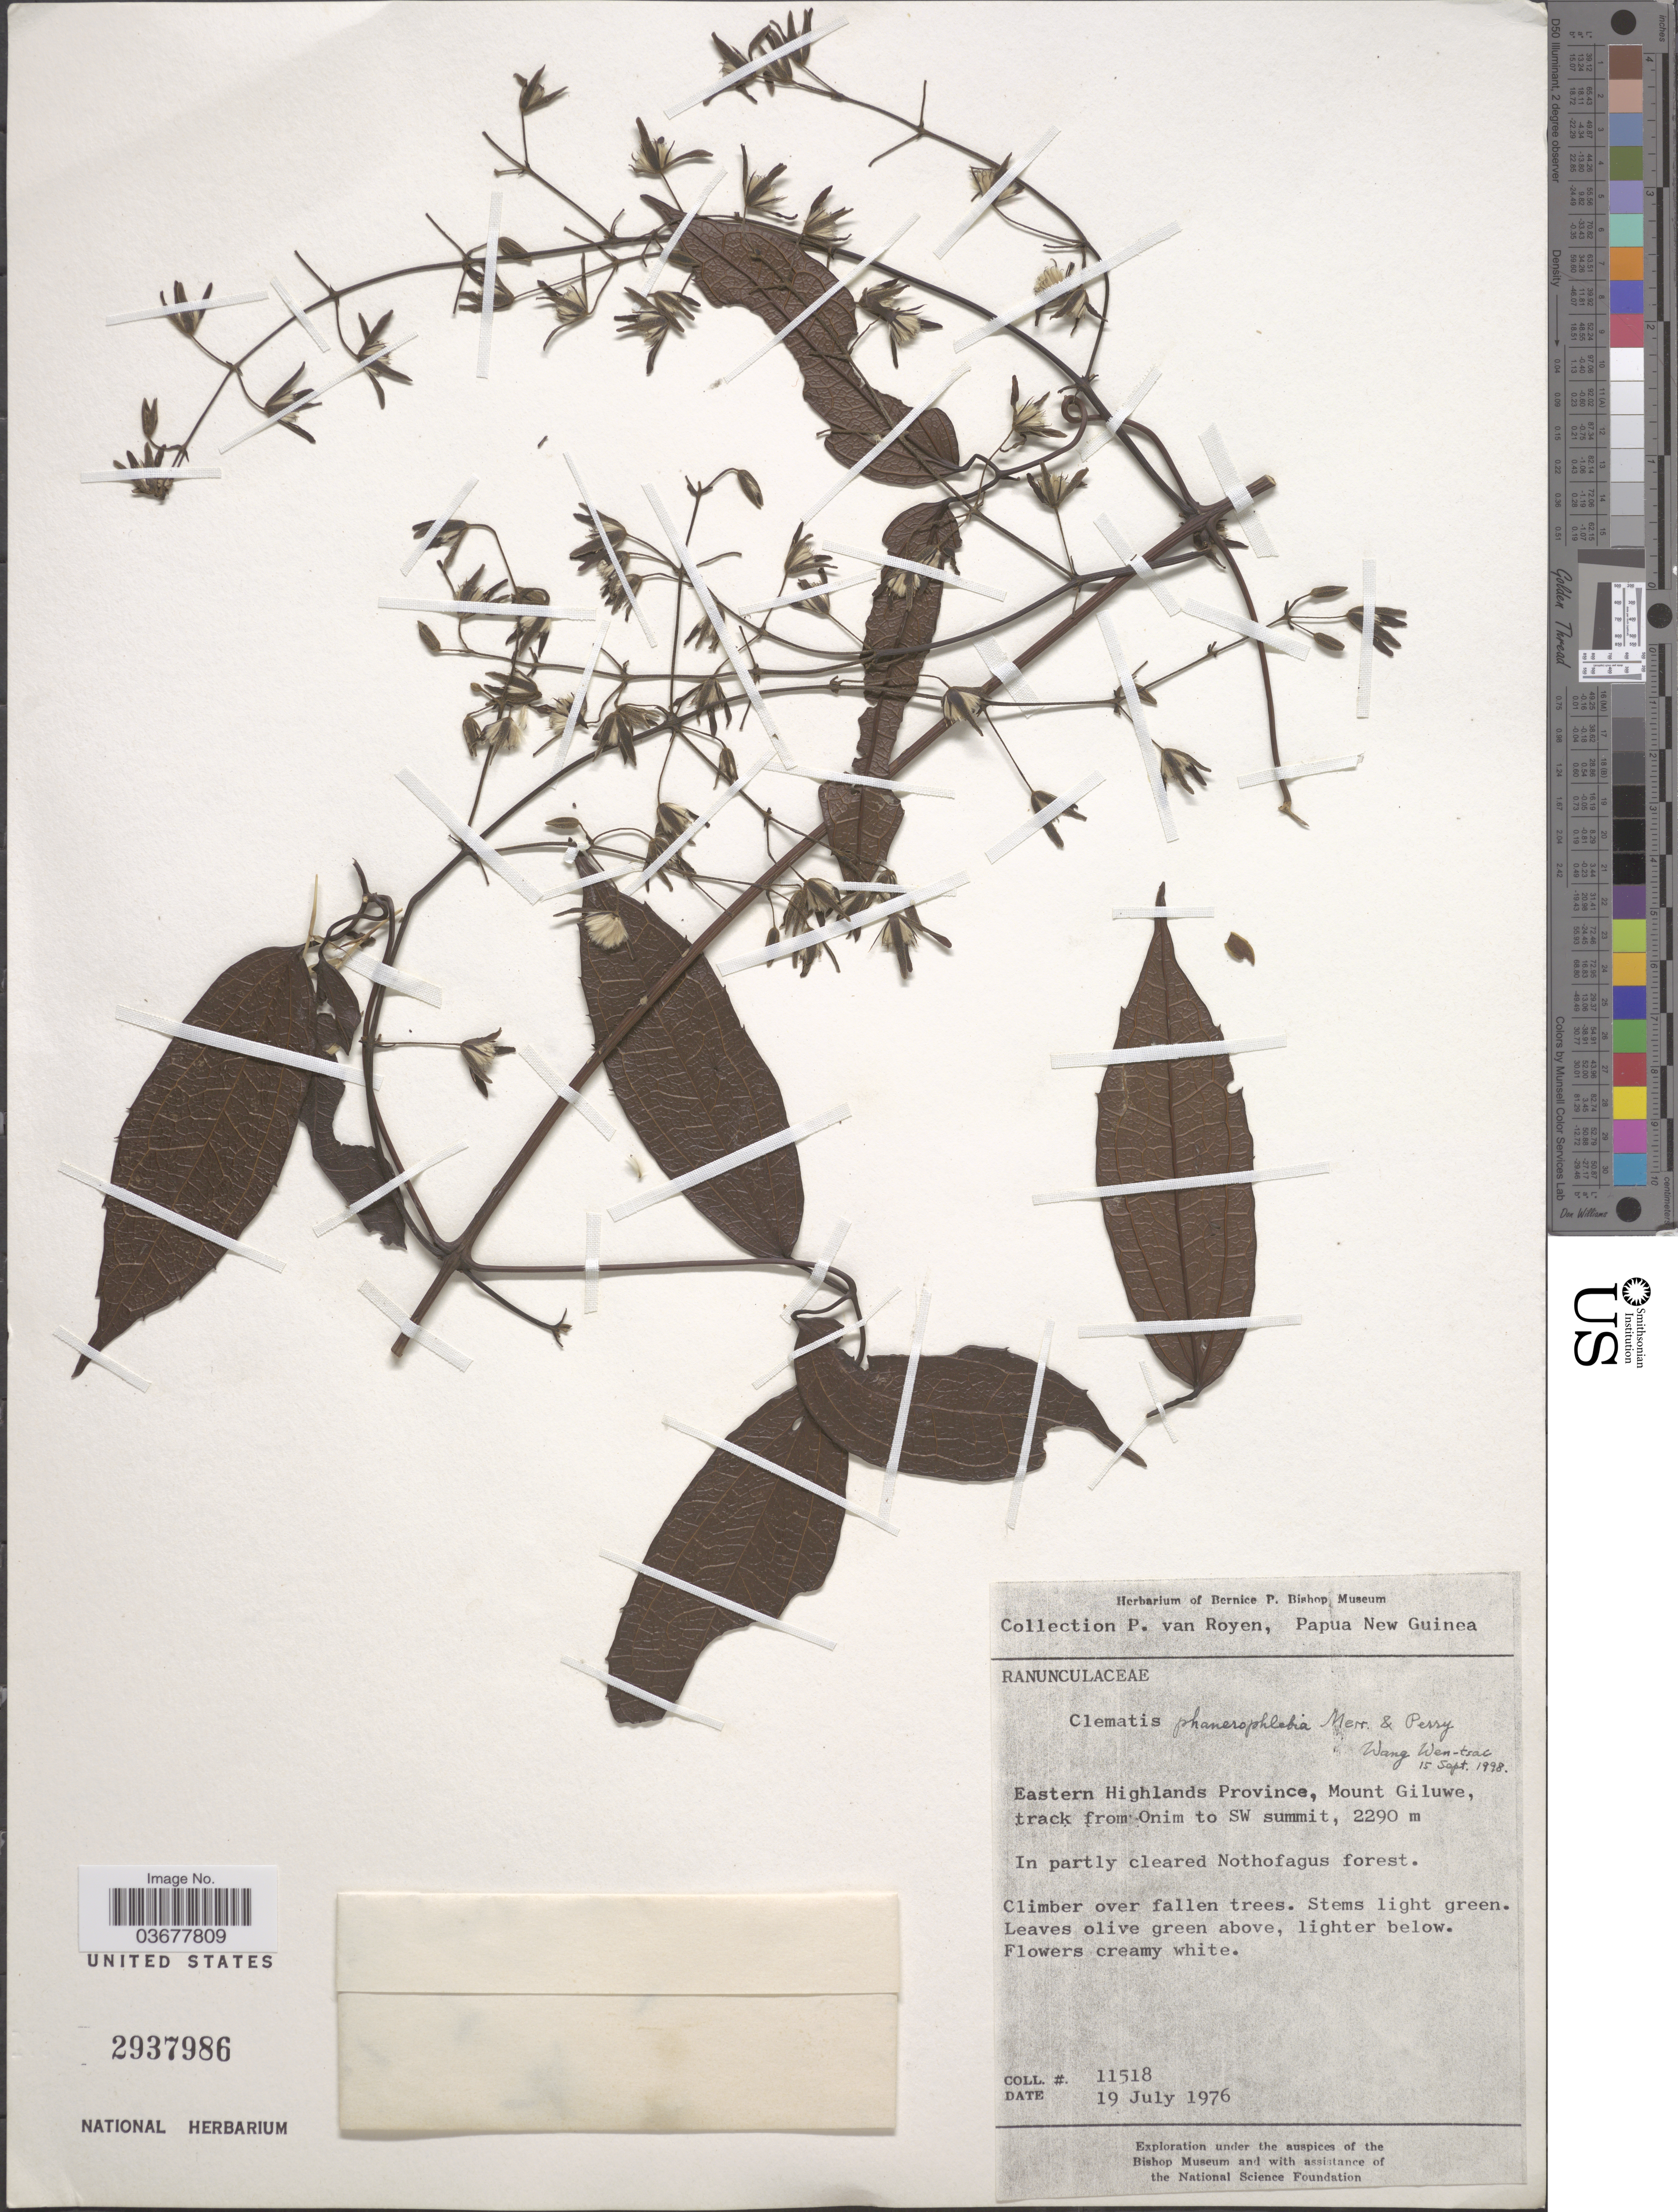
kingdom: Plantae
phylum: Tracheophyta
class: Magnoliopsida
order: Ranunculales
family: Ranunculaceae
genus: Clematis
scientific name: Clematis phanerophlebia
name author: Merr. & L.M. Perry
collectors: P. van Royen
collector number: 11518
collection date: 1976-07-19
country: Papua New Guinea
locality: Eastern Highlands Province, Mount Giluwe, track from Onim to SW summit.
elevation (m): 2290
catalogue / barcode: US 2937986